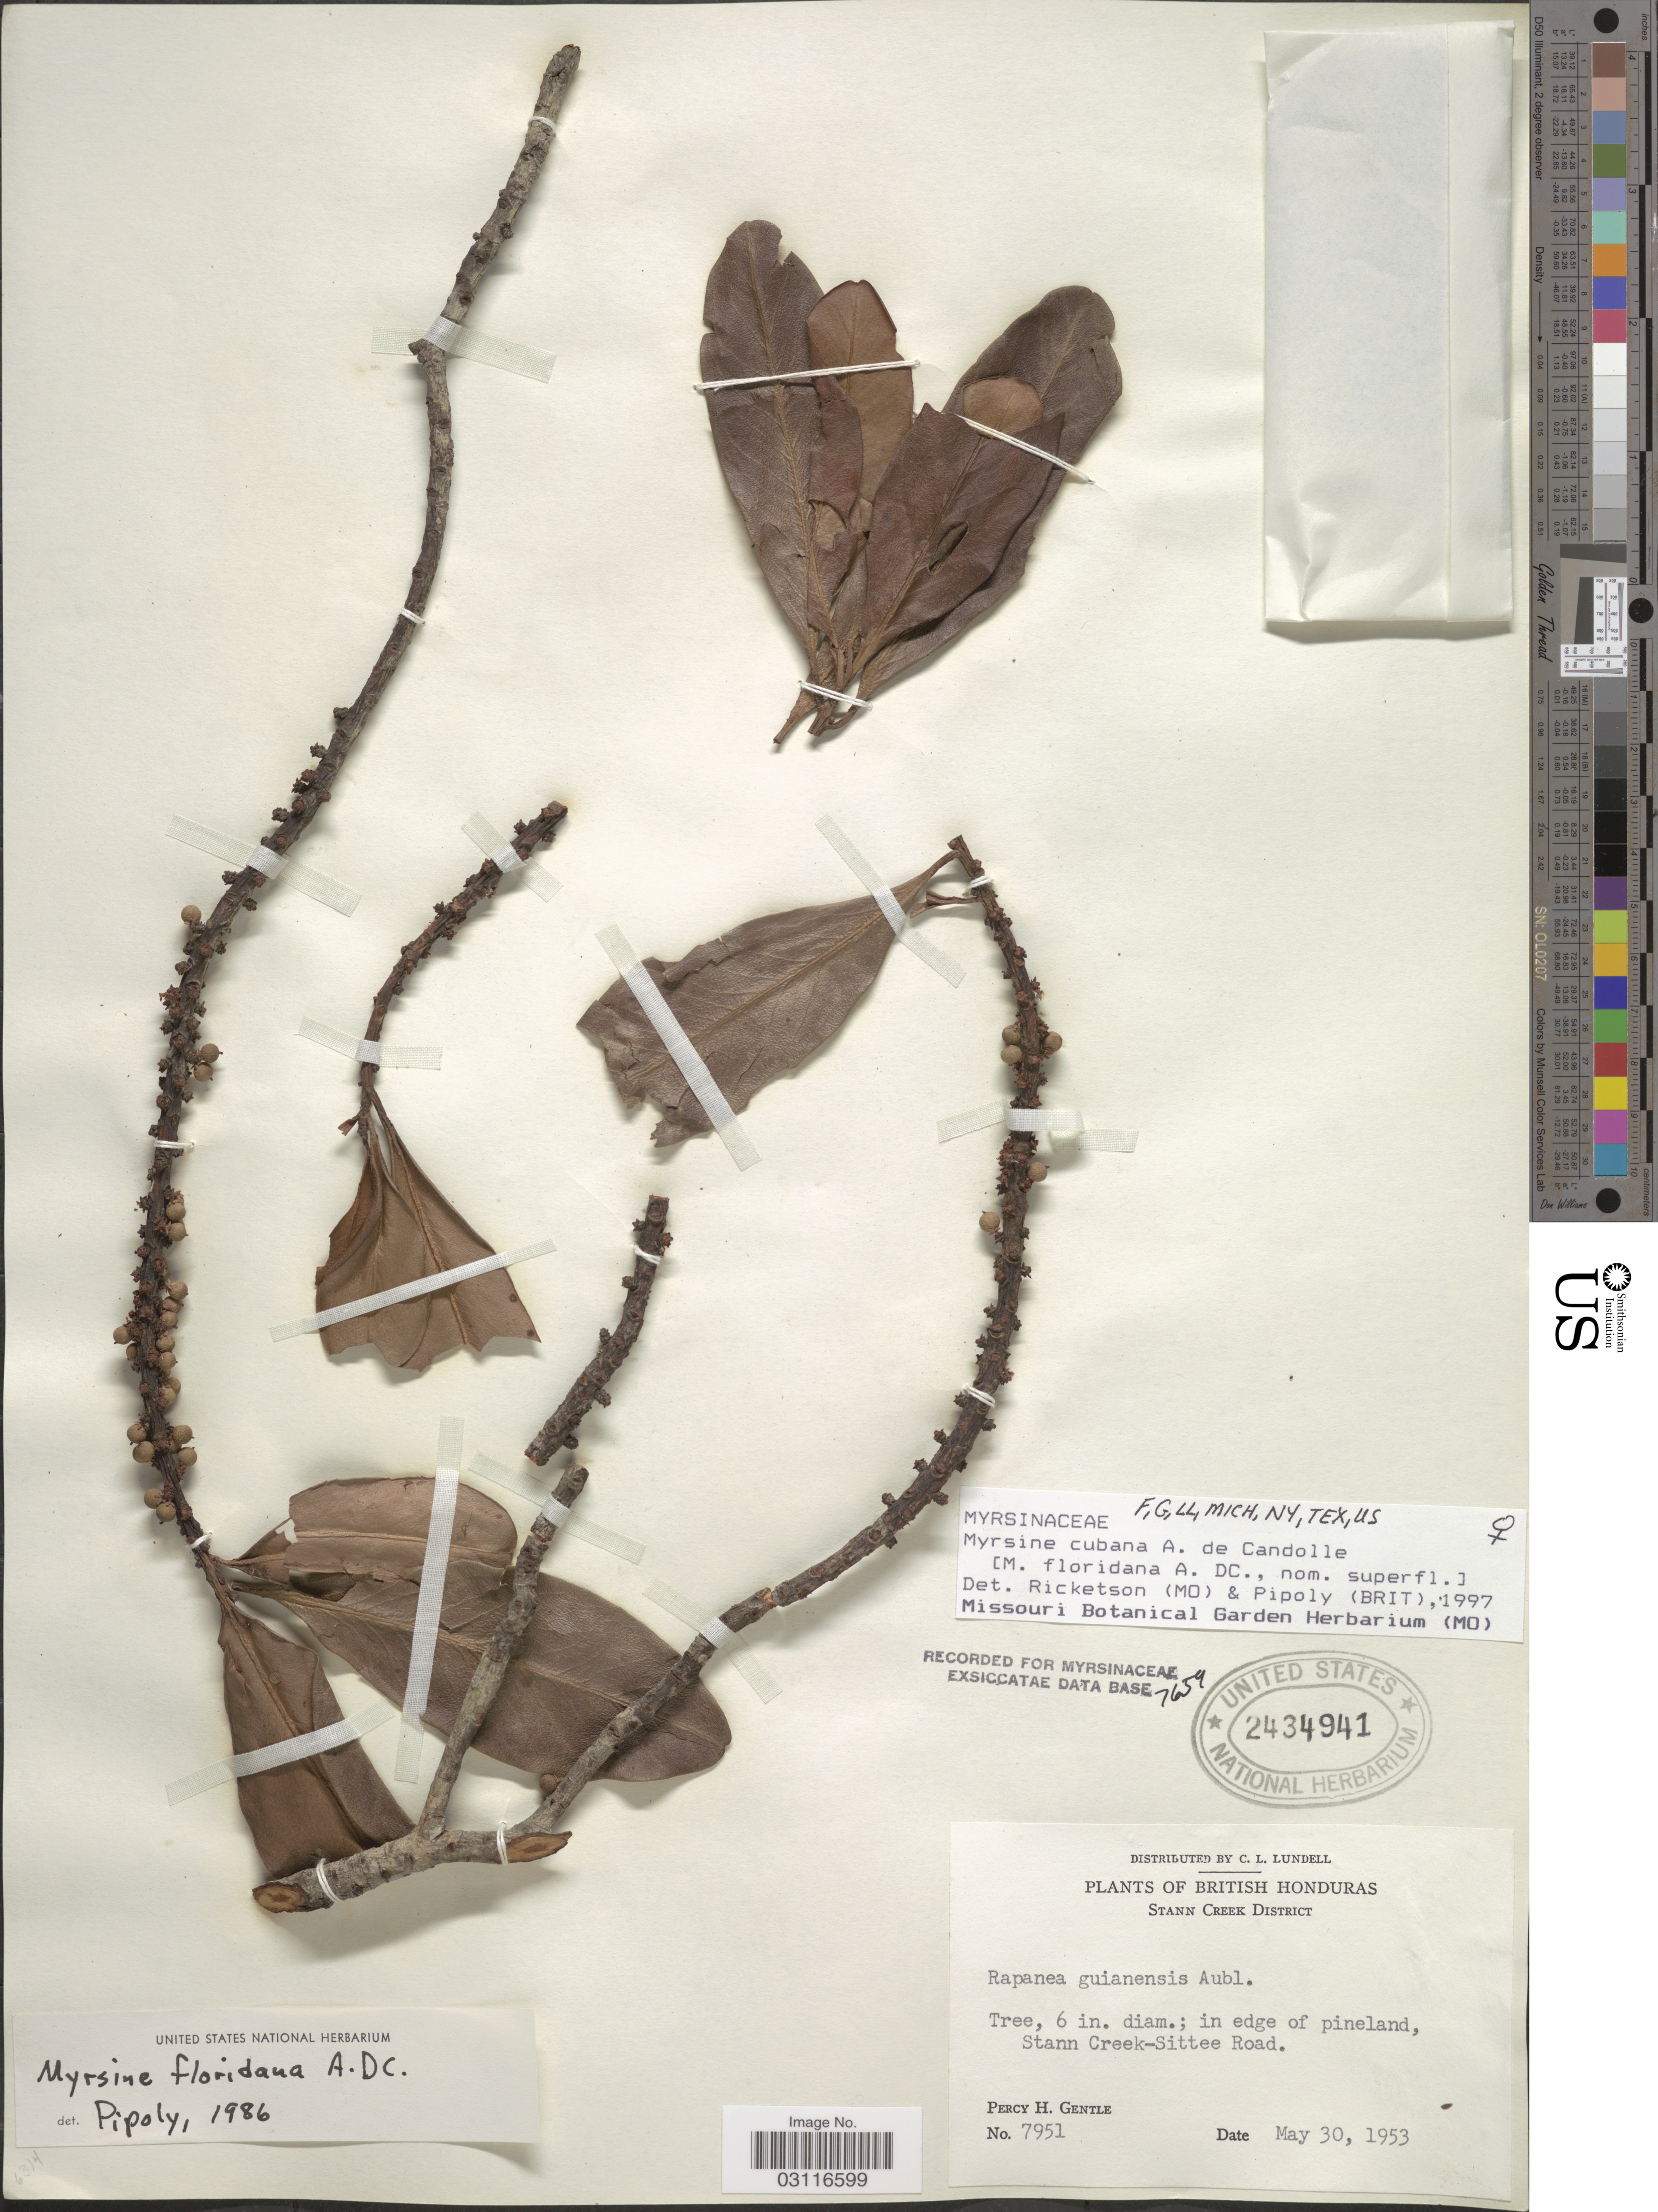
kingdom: Plantae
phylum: Tracheophyta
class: Magnoliopsida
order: Ericales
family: Primulaceae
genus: Myrsine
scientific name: Myrsine cubana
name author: A. DC.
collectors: P. H. Gentle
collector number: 7951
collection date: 1953-05-30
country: Belize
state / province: Stann Creek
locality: British Honduras. Stann Creek District. Stann Creek-Sittee Road.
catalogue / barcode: US 2434941